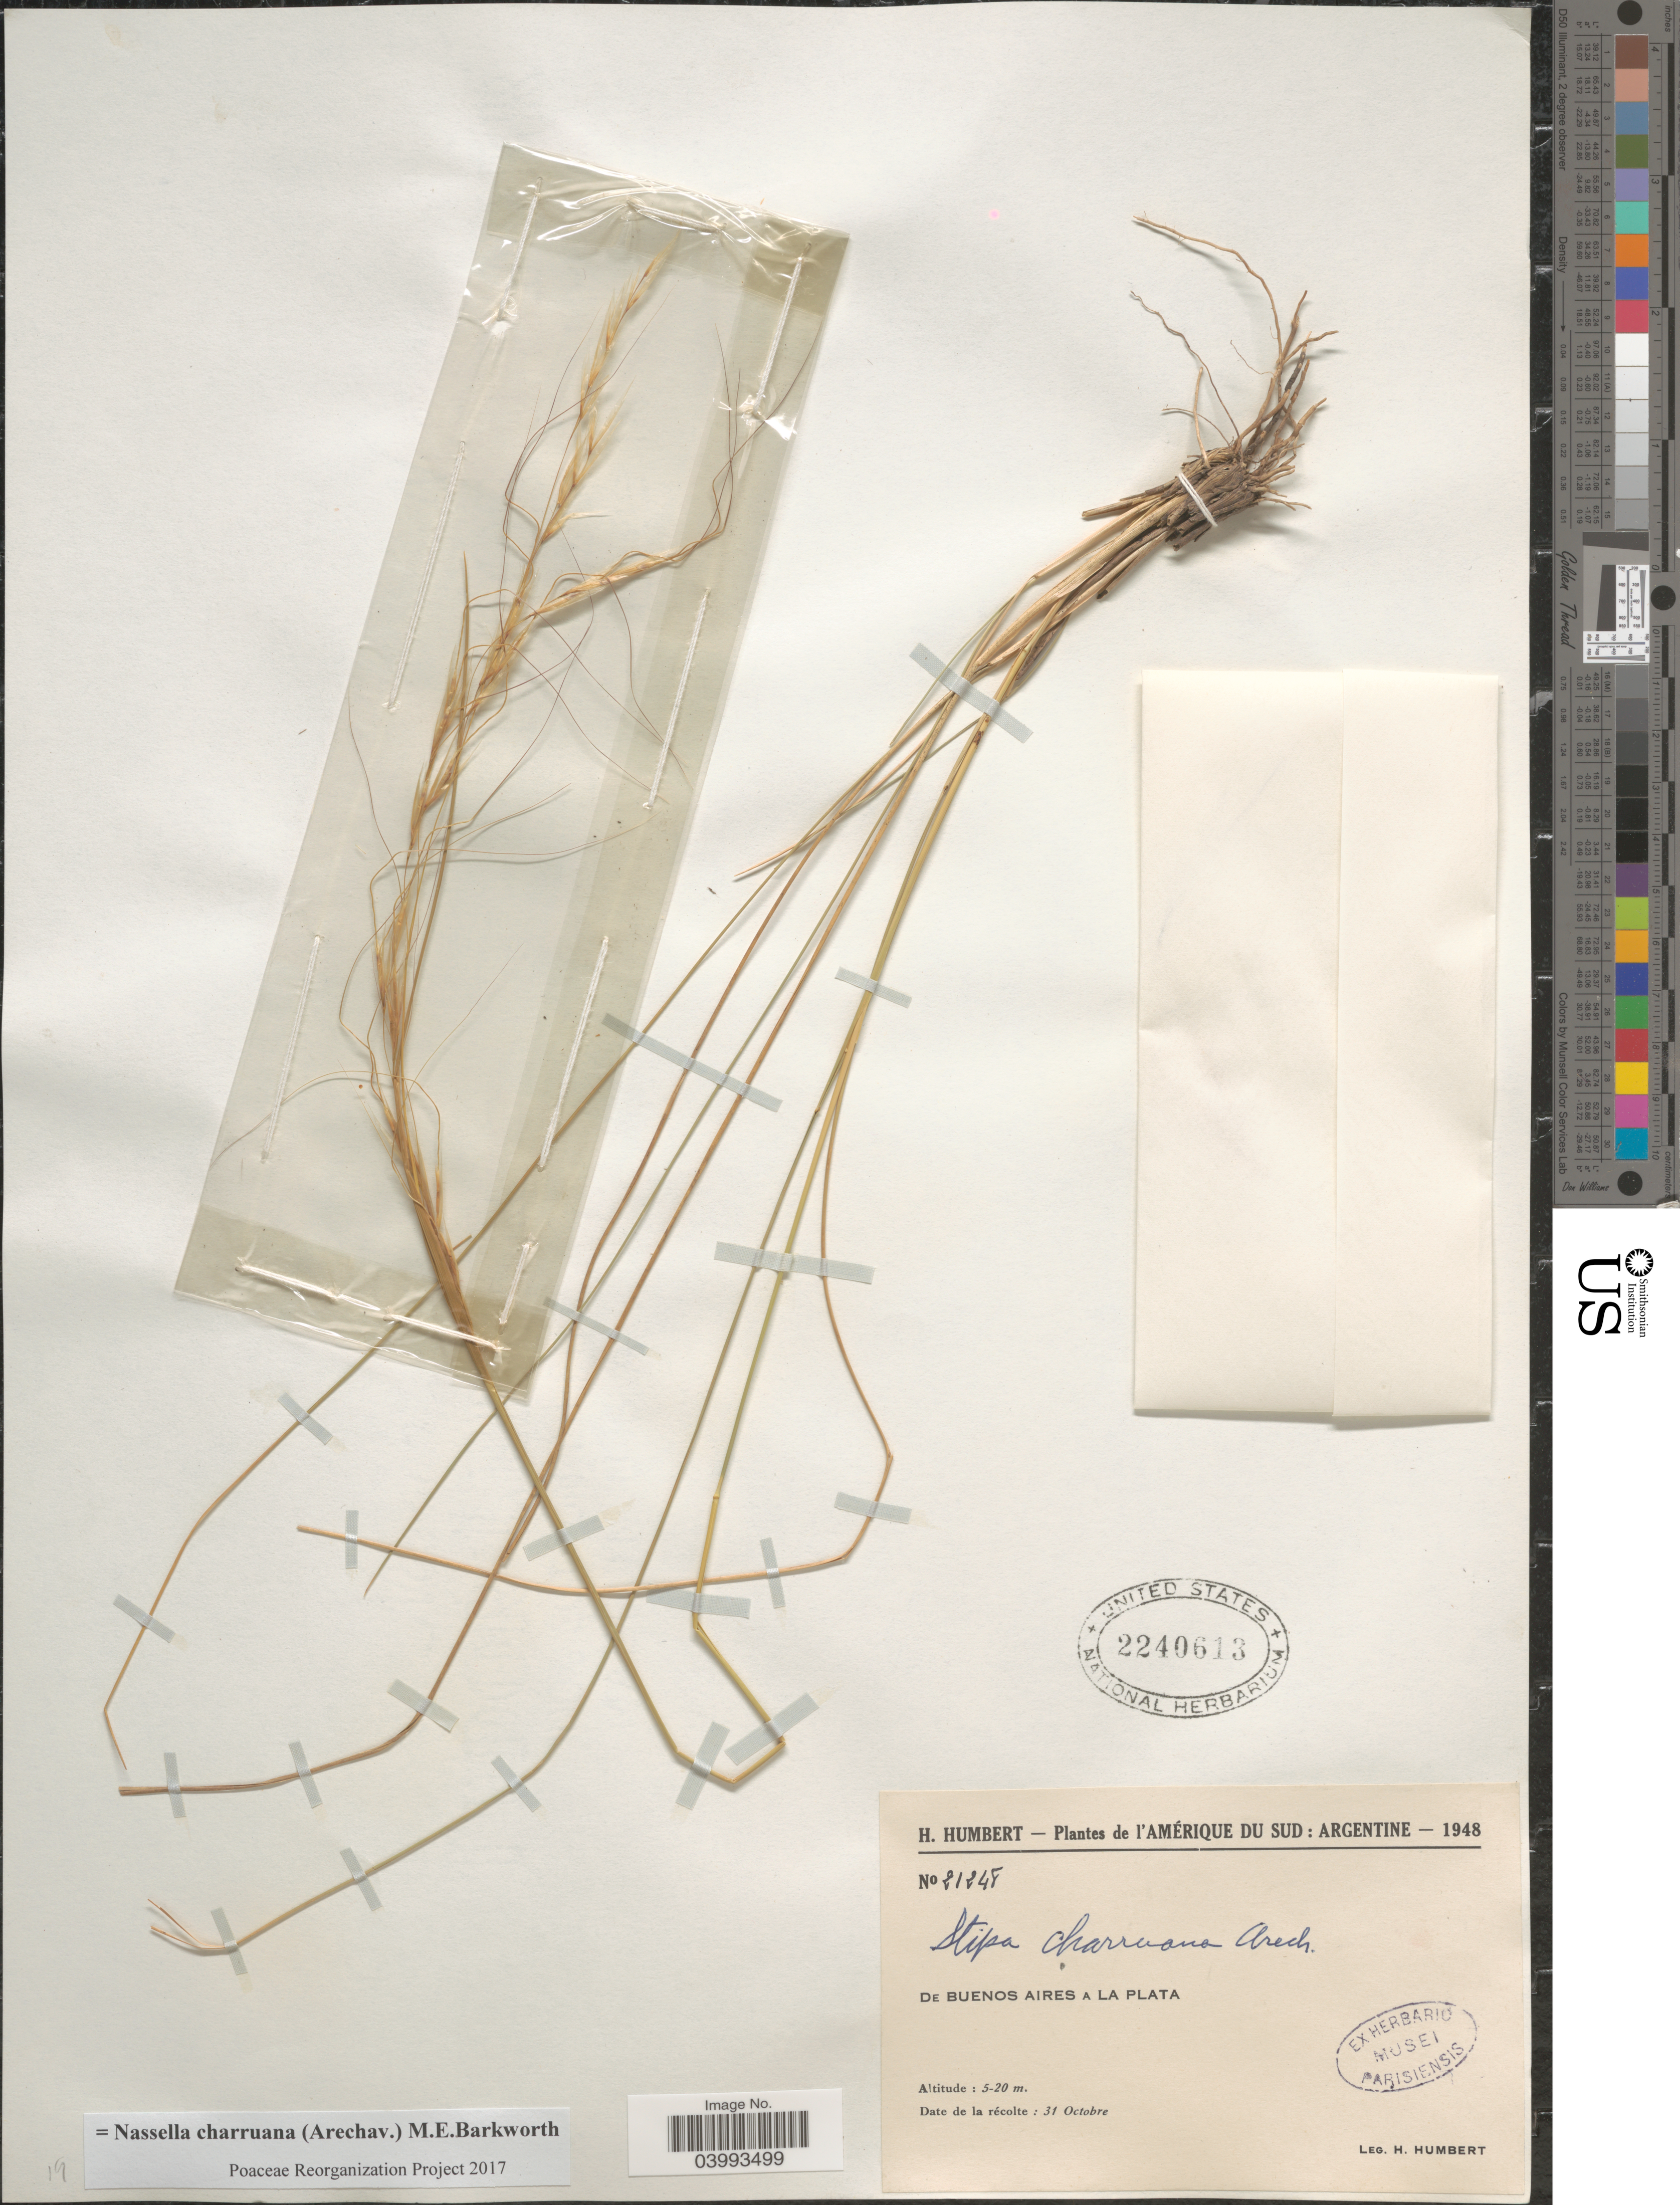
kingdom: Plantae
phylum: Tracheophyta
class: Liliopsida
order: Poales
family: Poaceae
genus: Nassella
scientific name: Nassella charruana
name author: (Arechav.) Barkworth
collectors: H. Humbert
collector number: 21248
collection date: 1948-10-31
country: Argentina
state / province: Buenos Aires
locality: L'Amérique du Sud. De Buenos Aires a La Plata.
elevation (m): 5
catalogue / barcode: US 2240613